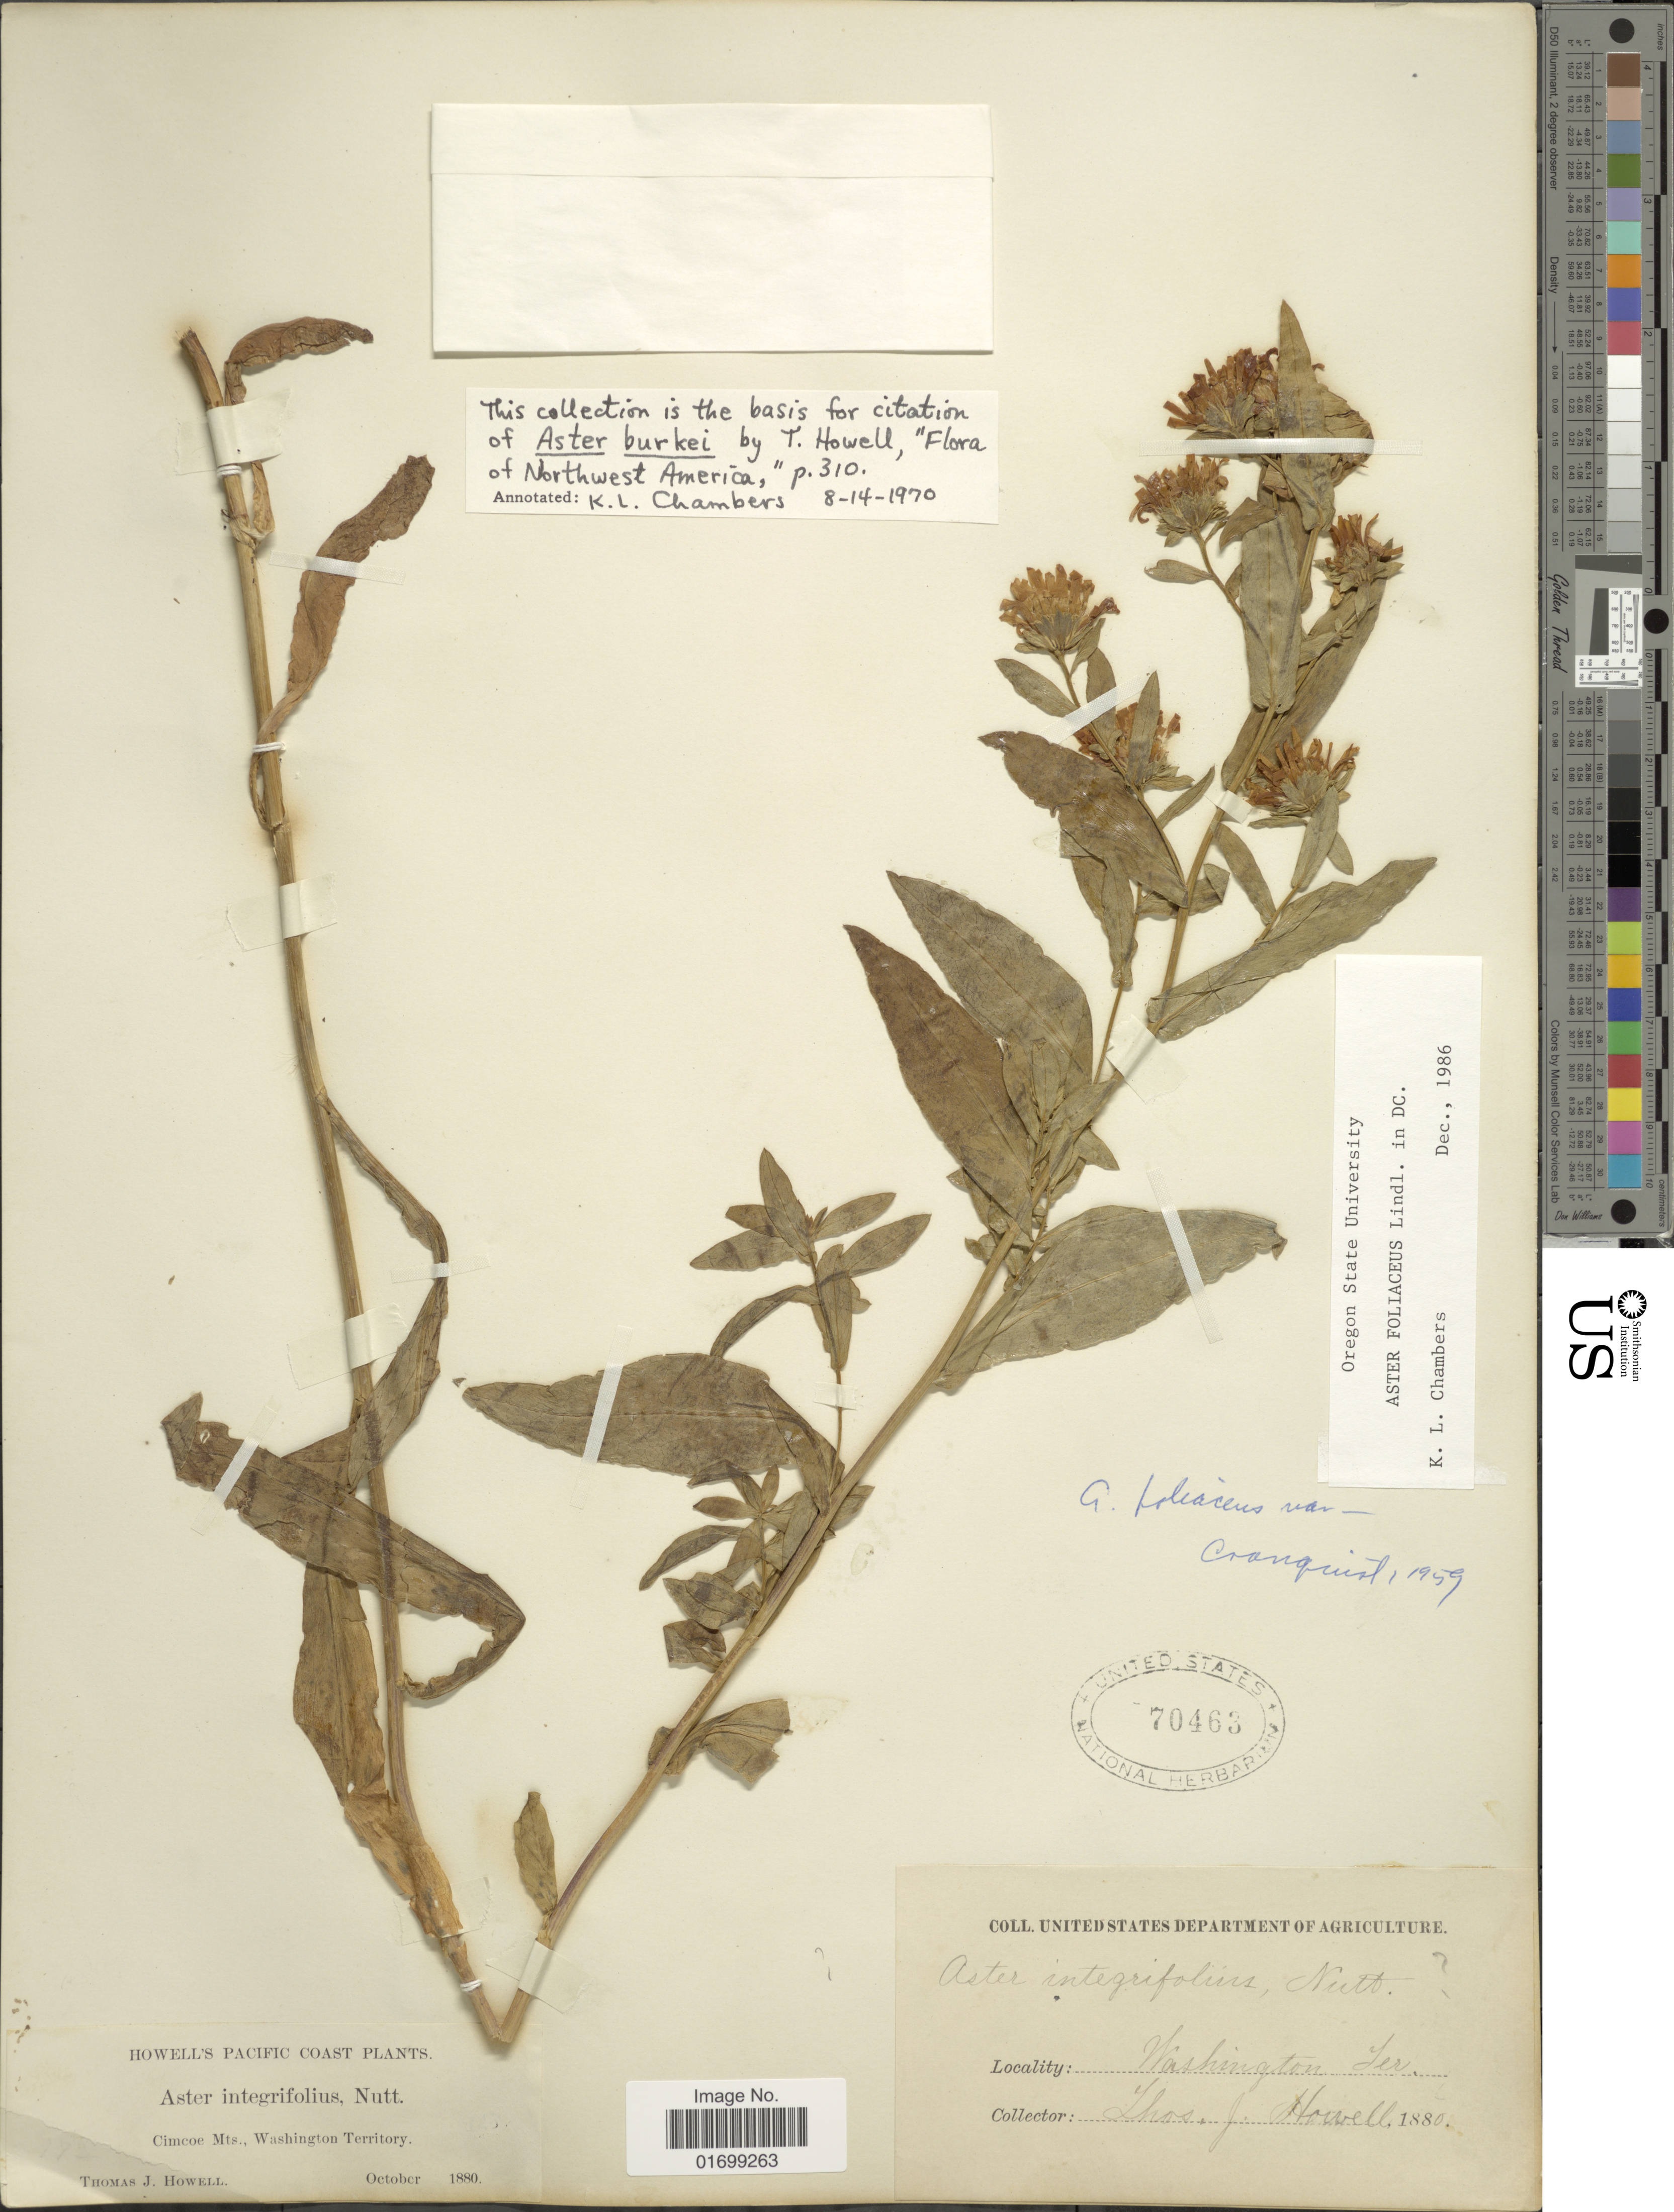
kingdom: Plantae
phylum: Tracheophyta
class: Magnoliopsida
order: Asterales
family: Asteraceae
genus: Symphyotrichum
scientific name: Symphyotrichum foliaceum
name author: (Lindl. ex DC.) G.L. Nesom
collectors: T. J. Howell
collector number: s.m.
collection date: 1880-10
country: United States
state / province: Washington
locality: Cimcoe Mts., Washington Territory.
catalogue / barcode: US 70463